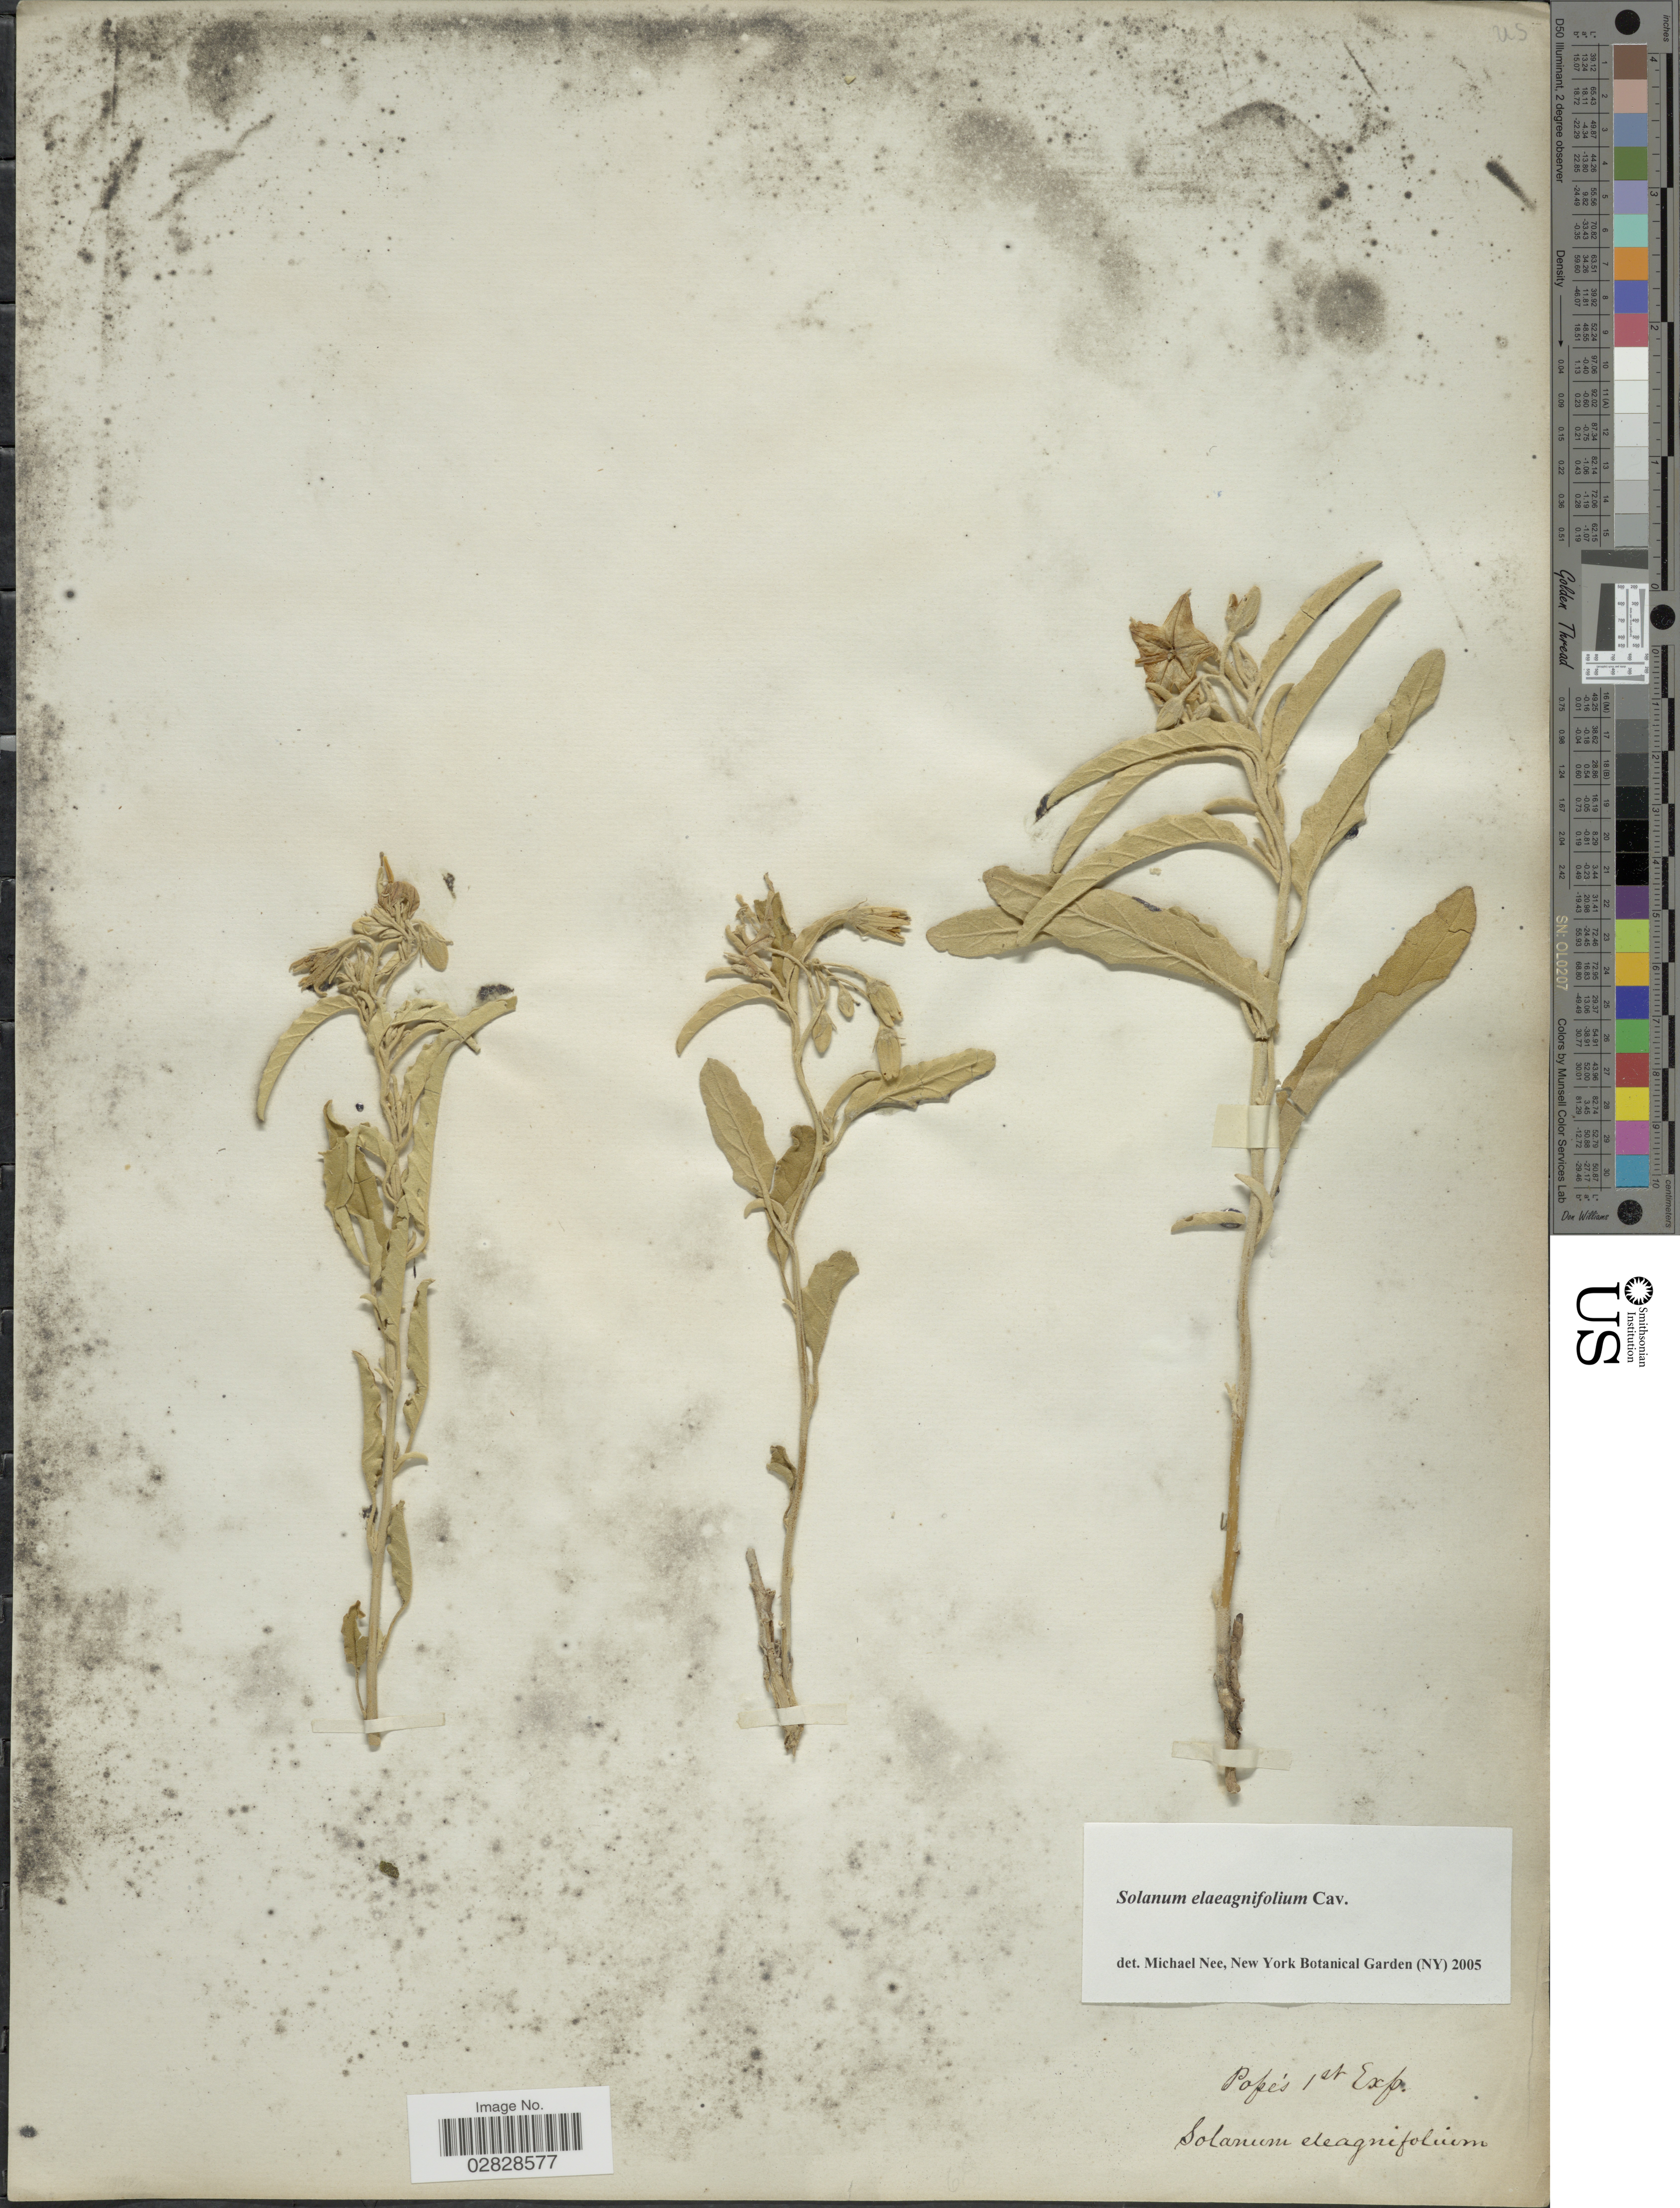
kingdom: Plantae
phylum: Tracheophyta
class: Magnoliopsida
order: Solanales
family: Solanaceae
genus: Solanum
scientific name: Solanum elaeagnifolium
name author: Cav.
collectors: Pope's First Exped.